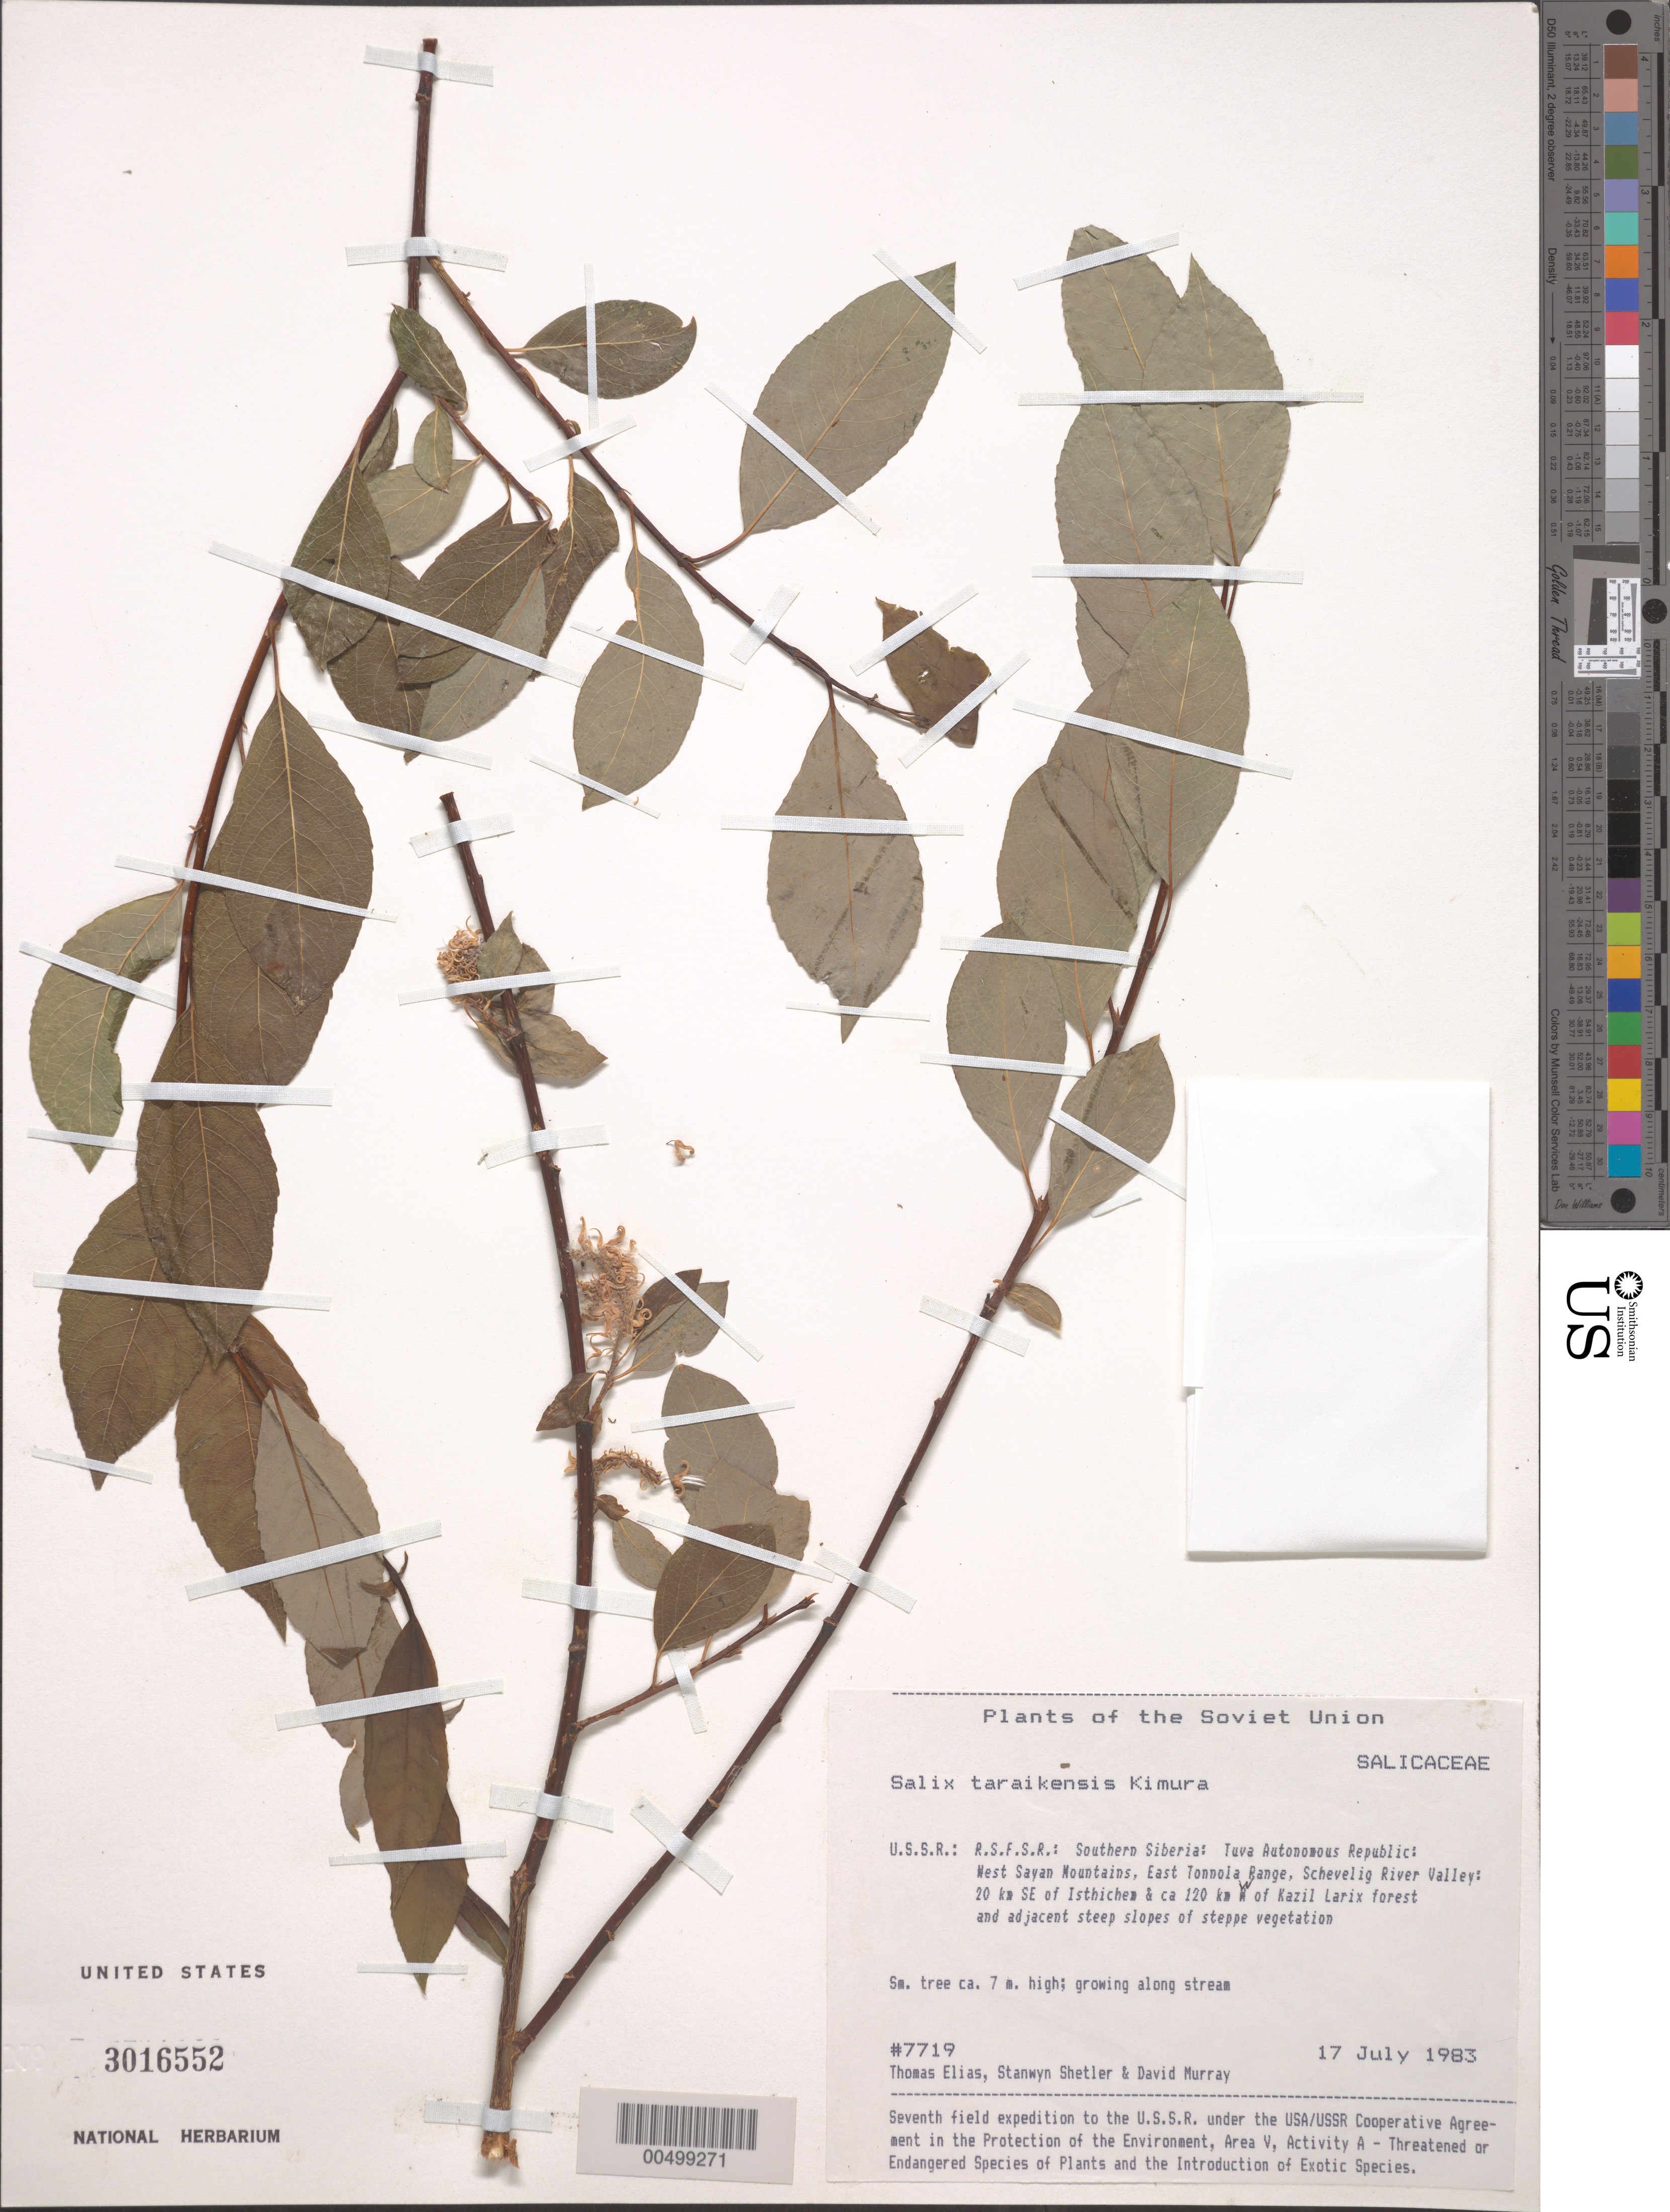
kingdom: Plantae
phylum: Tracheophyta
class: Magnoliopsida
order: Malpighiales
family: Salicaceae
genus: Salix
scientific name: Salix taraikensis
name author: Kimura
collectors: T. Elias, S. Shetler & D. F. Murray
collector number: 7719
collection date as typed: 17 Jul 1983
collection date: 1983-07-17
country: Russian Federation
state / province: Tuva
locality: West Sayan Mountains, E Tonnola [Tannu-Ola] Range, Schevelig River Valley, 20 km SE of Isthichem [Ishti-Khem], *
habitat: Larix forest and adjacent steep slopes of steppe vegetation; growing along stream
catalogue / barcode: US 3016552